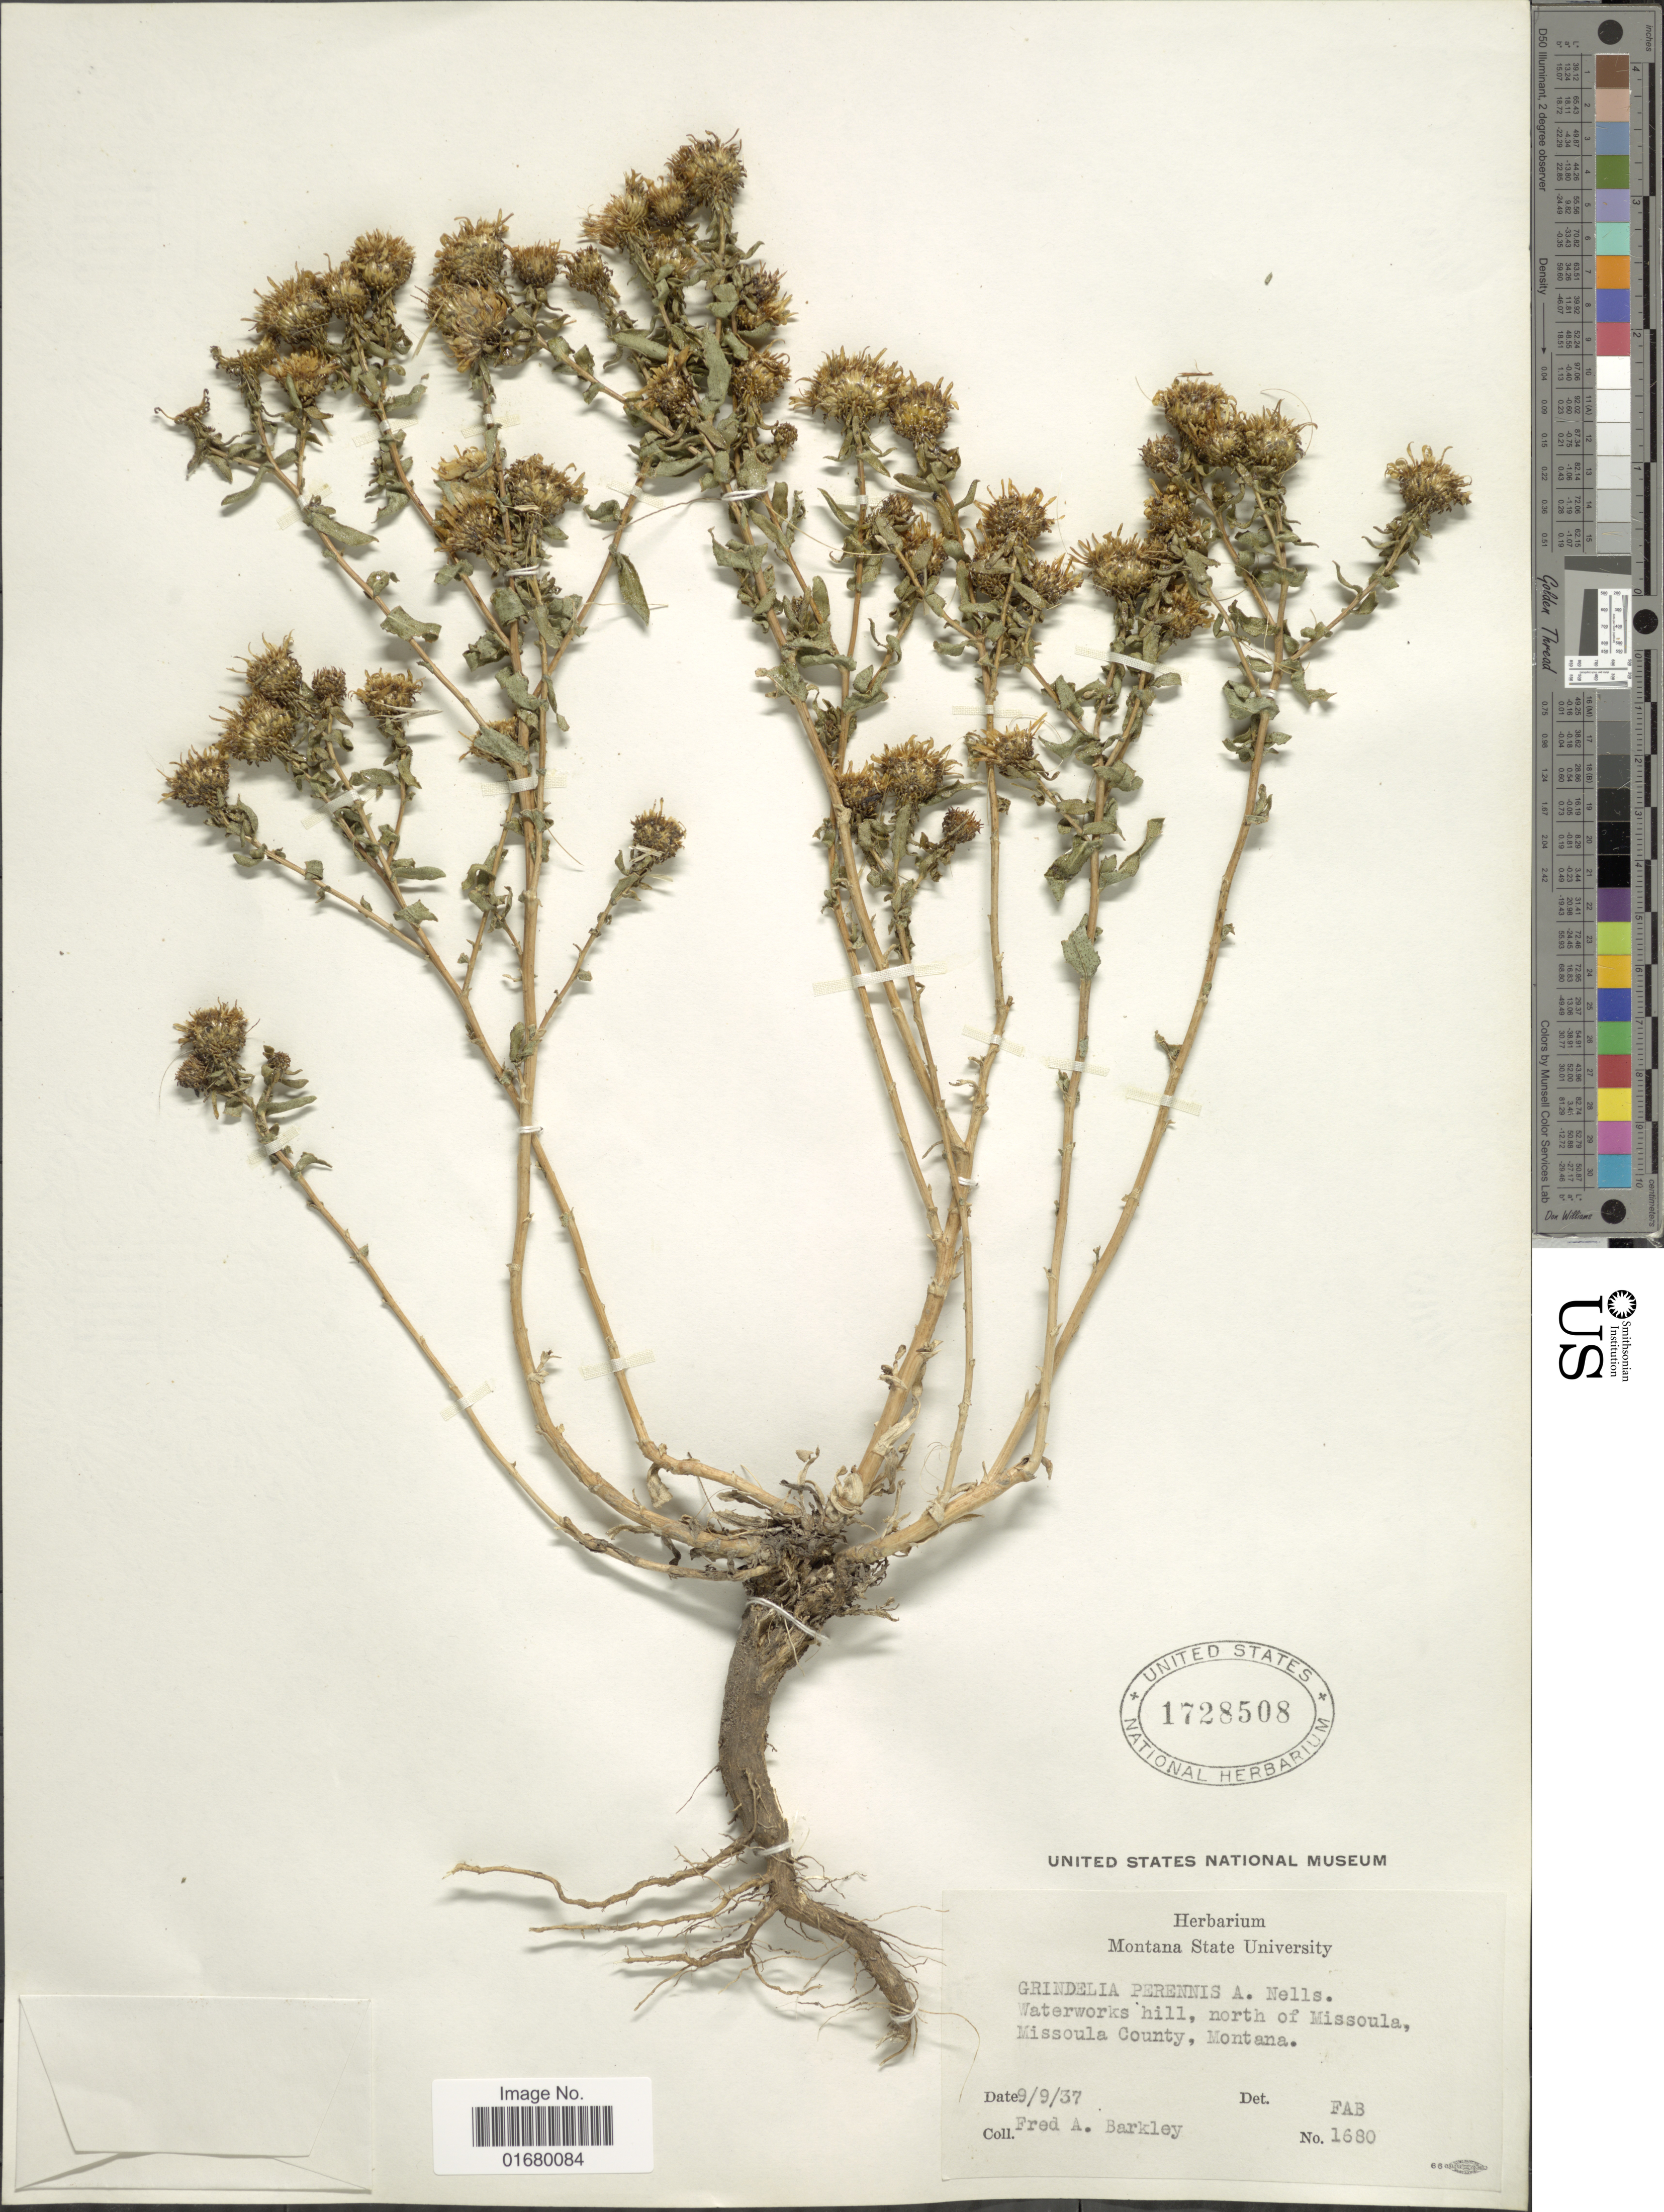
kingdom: Plantae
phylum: Tracheophyta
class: Magnoliopsida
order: Asterales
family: Asteraceae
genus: Grindelia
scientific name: Grindelia perennis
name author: A. Nelson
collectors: F. A. Barkley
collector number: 1680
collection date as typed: Transcribed d/m/y: 9/9/37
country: United States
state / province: Montana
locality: North of Missoula, Missoula County, Montana.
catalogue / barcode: US 1728508